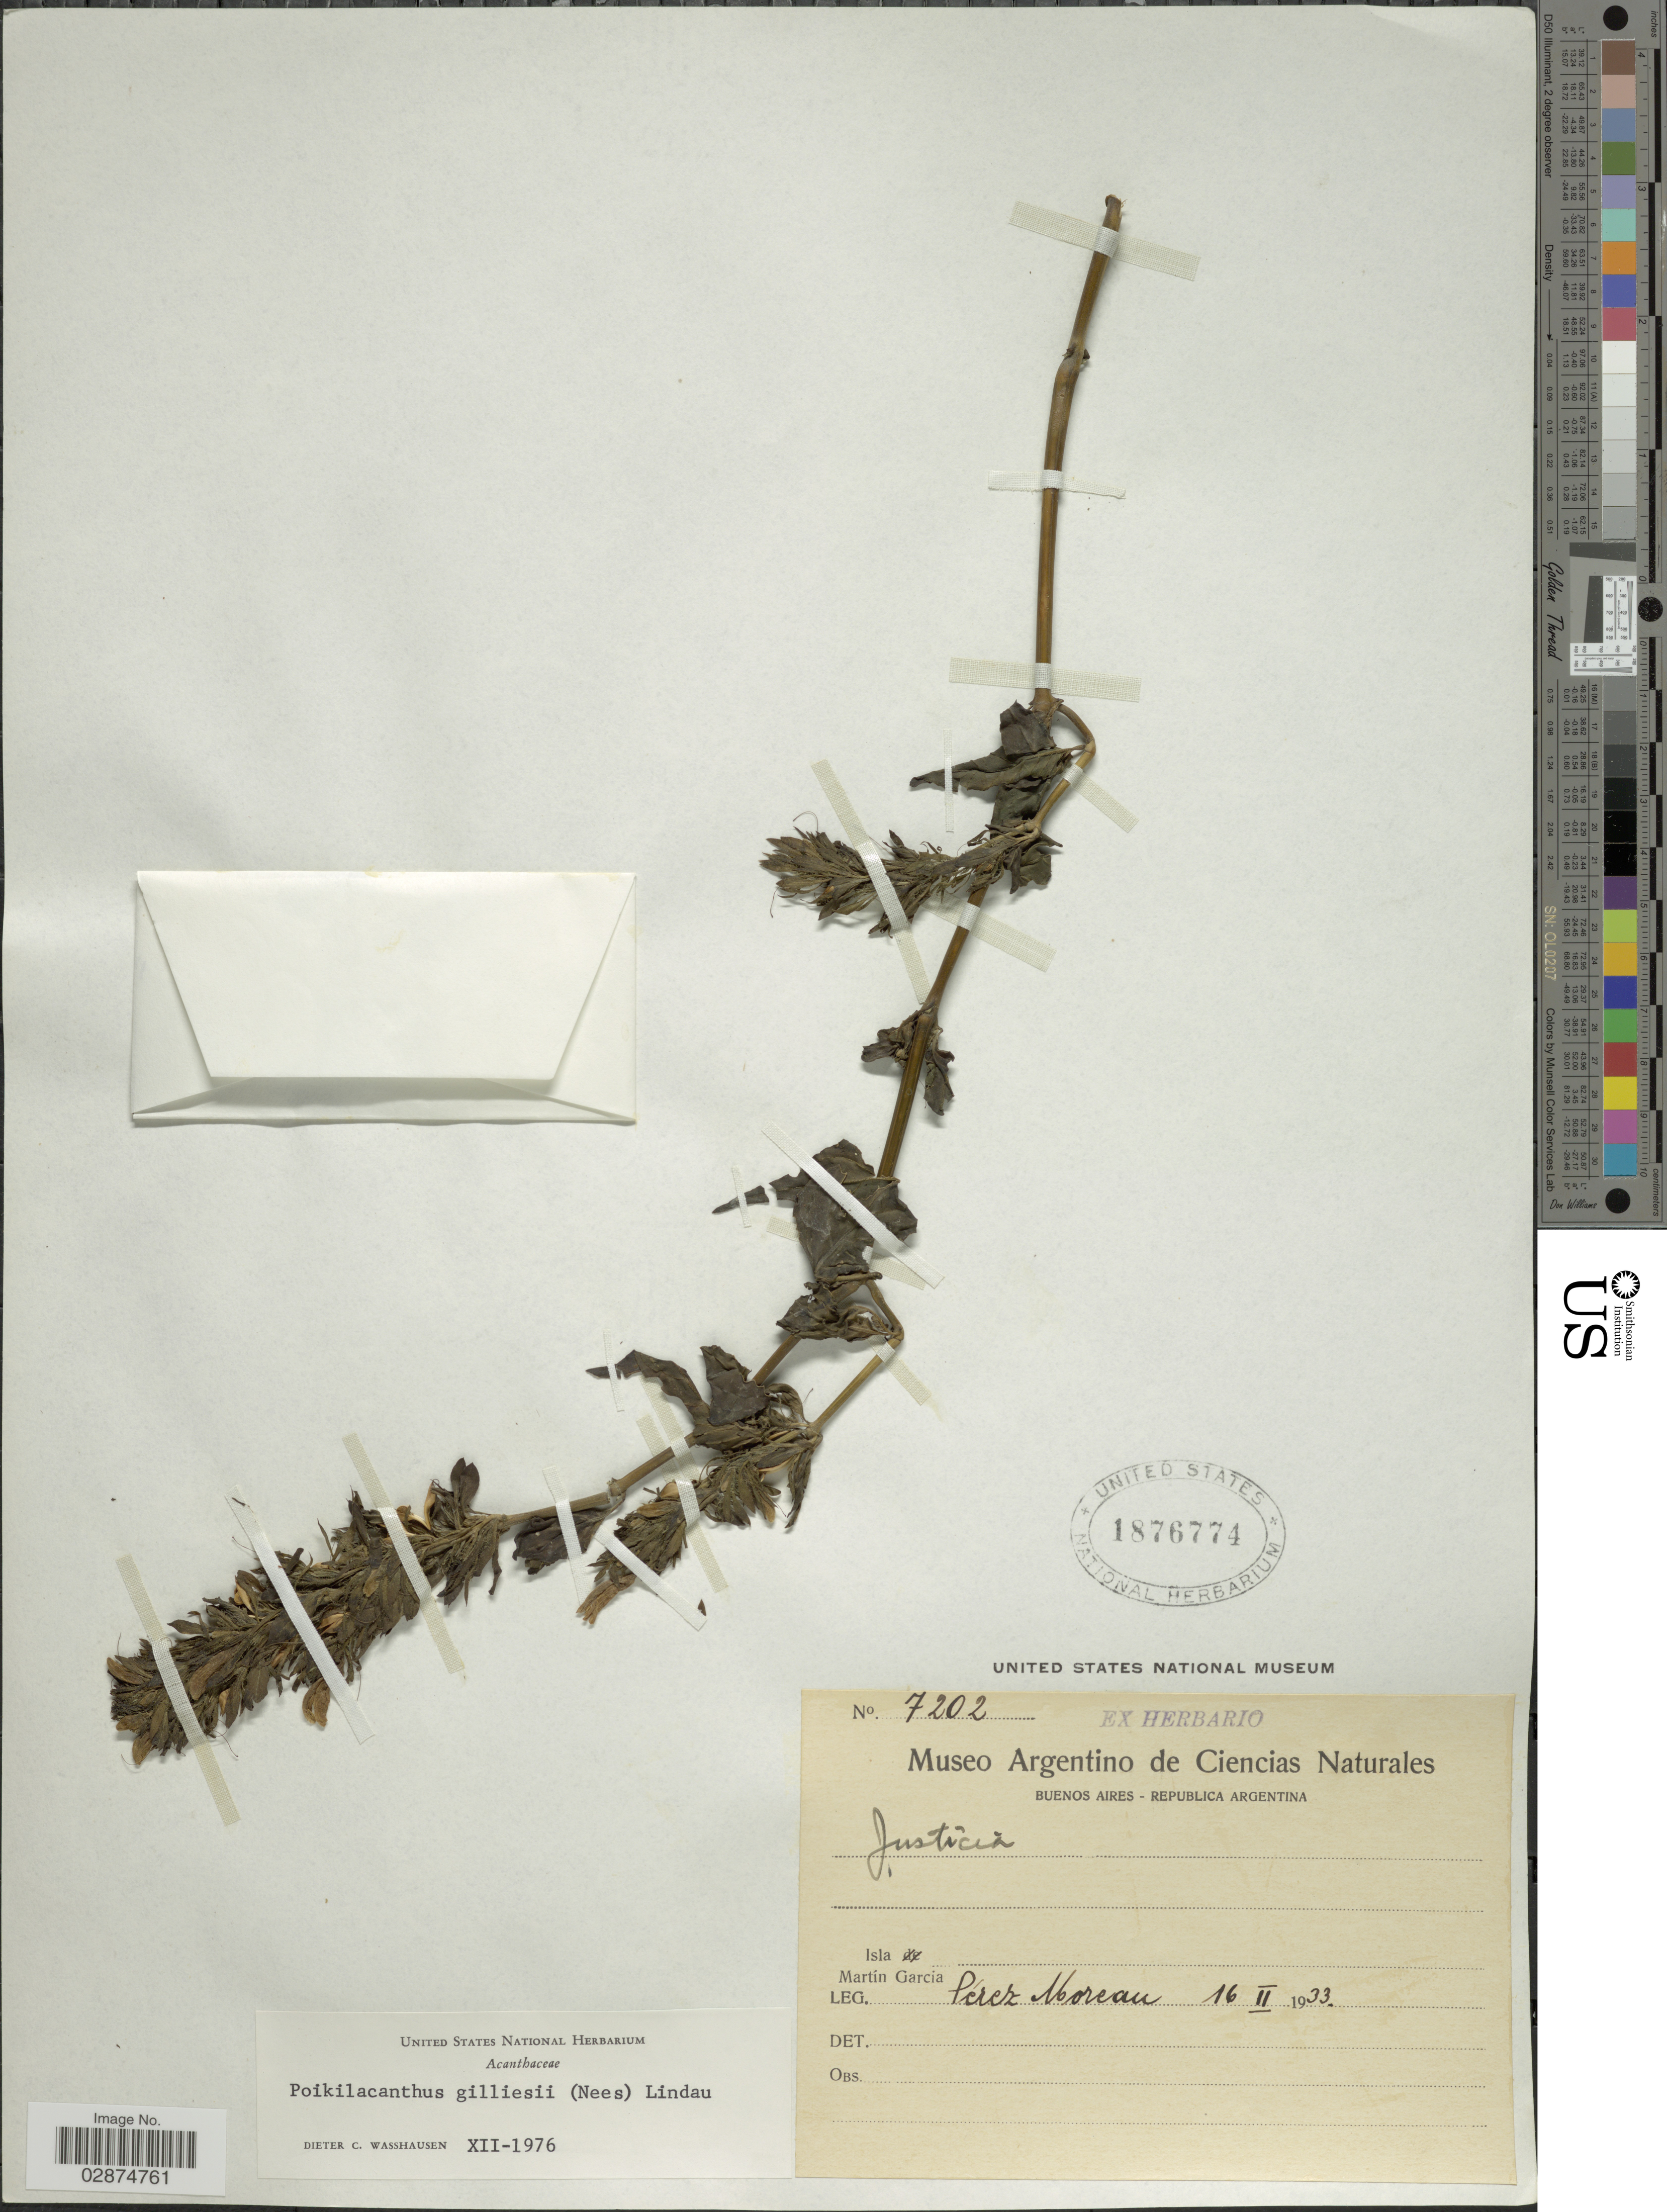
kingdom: Plantae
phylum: Tracheophyta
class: Magnoliopsida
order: Lamiales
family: Acanthaceae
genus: Poikilacanthus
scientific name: Poikilacanthus glandulosus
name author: (Nees) Ariza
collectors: P. Moreau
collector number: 7202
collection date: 1933-02-16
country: Argentina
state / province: Buenos Aires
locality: Isla Martín Garcia.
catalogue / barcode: US 1876774